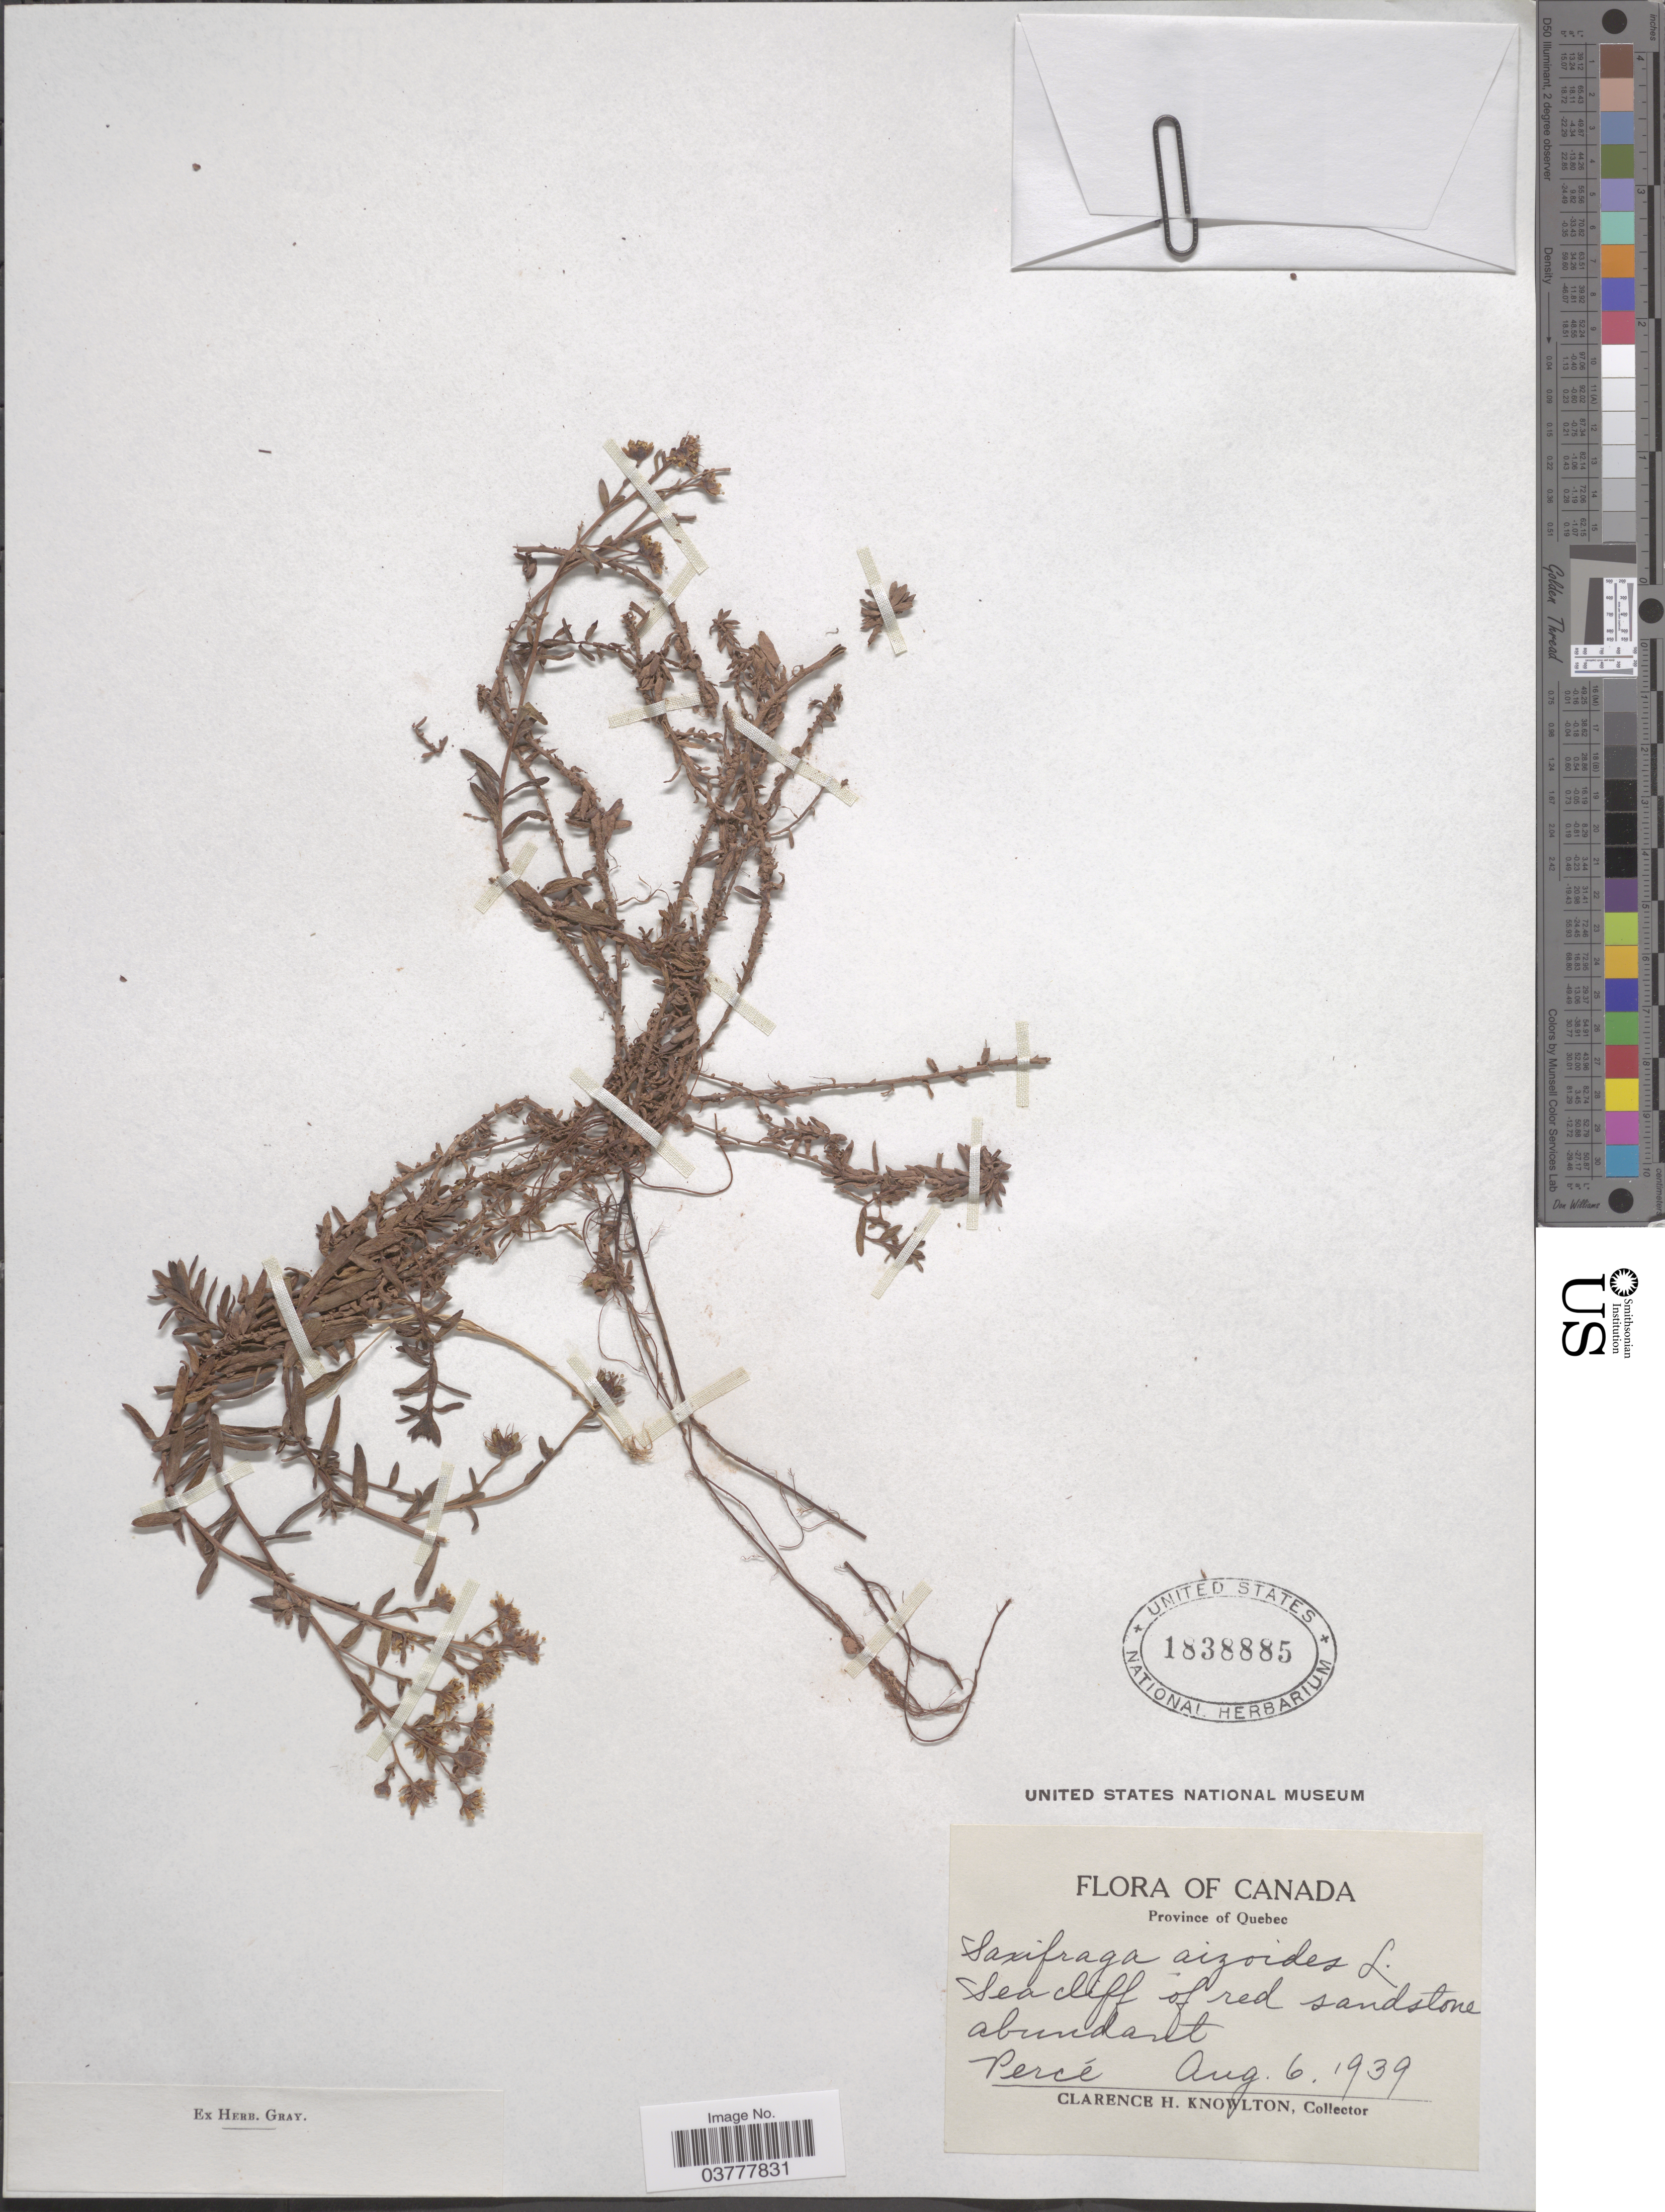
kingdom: Plantae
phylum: Tracheophyta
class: Magnoliopsida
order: Saxifragales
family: Saxifragaceae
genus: Saxifraga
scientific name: Saxifraga aizoides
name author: L.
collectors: C. H. Knowlton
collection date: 1939-08-06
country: Canada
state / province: Quebec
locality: Sea cliff of red sandstone abundant Percé.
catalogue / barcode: US 1838885